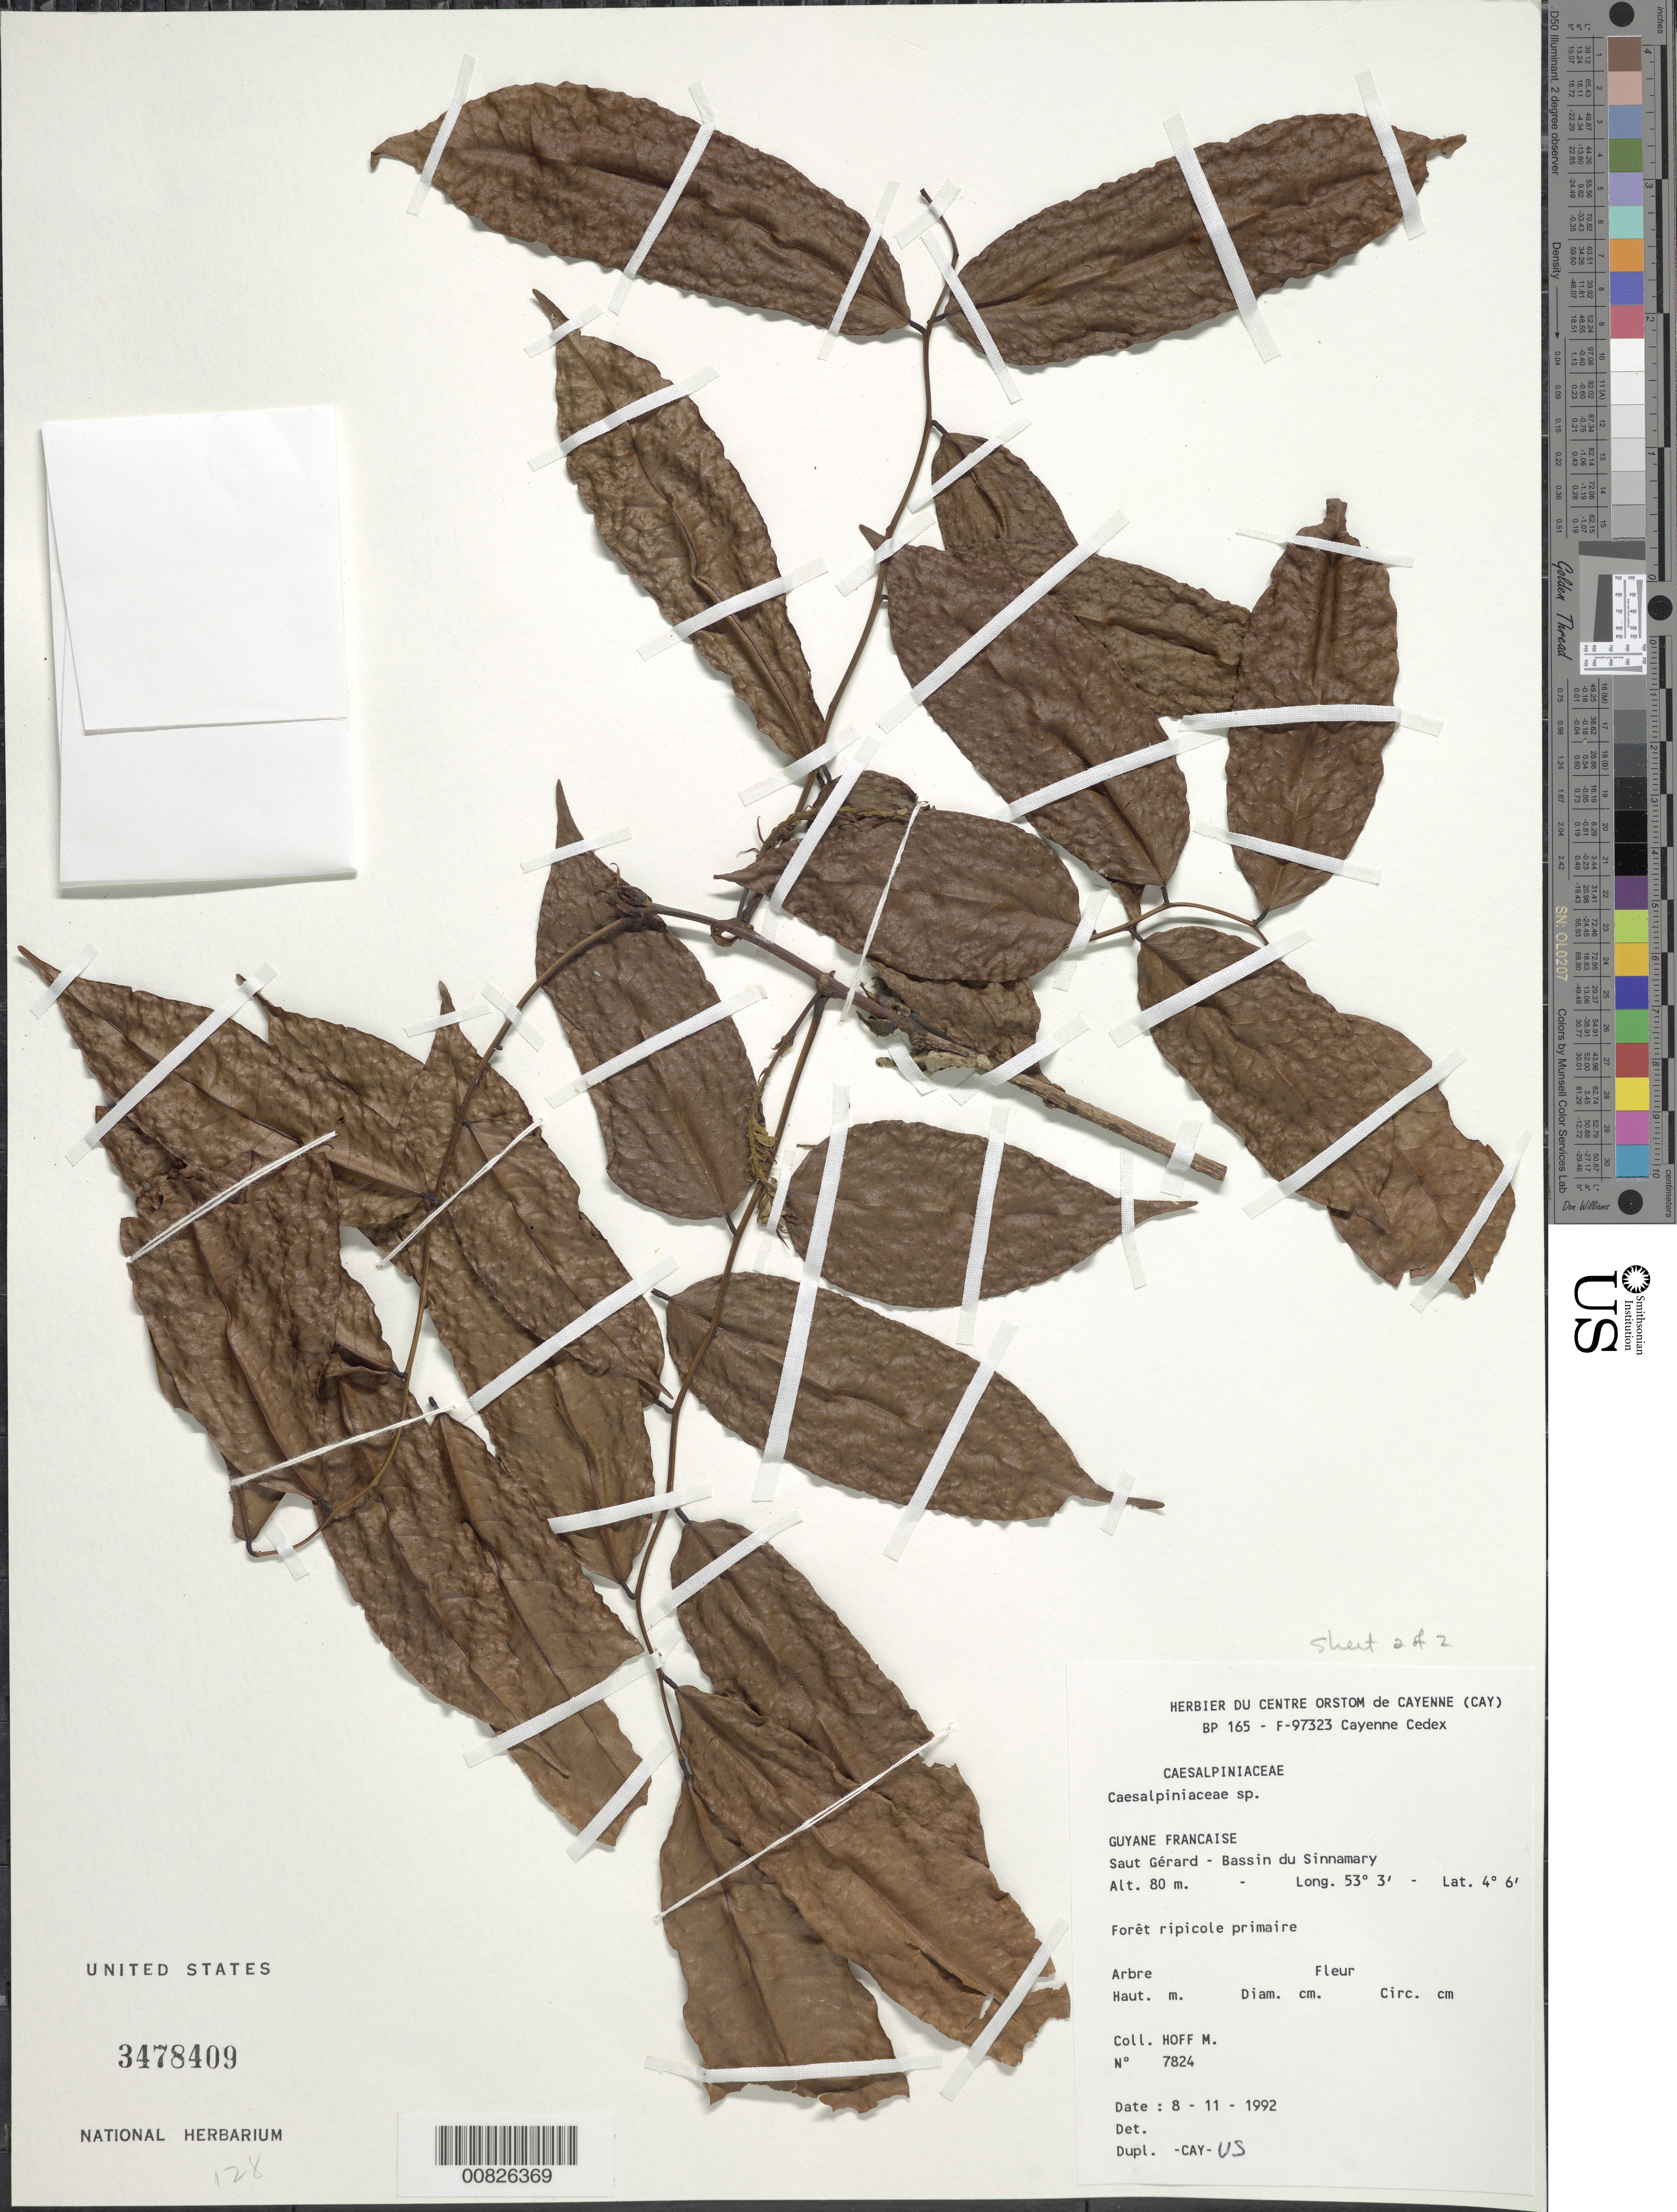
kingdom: Plantae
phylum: Tracheophyta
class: Magnoliopsida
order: Fabales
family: Fabaceae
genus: Pterocarpus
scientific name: Pterocarpus sp.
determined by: Trujillo, A. M.; Londoño-Echeverri, Y.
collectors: M. Hoff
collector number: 7824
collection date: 1992-11-08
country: French Guiana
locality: Guyane Francaise. Saut Gérard - Bassin du Sinnamary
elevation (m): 80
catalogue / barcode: US 3478409